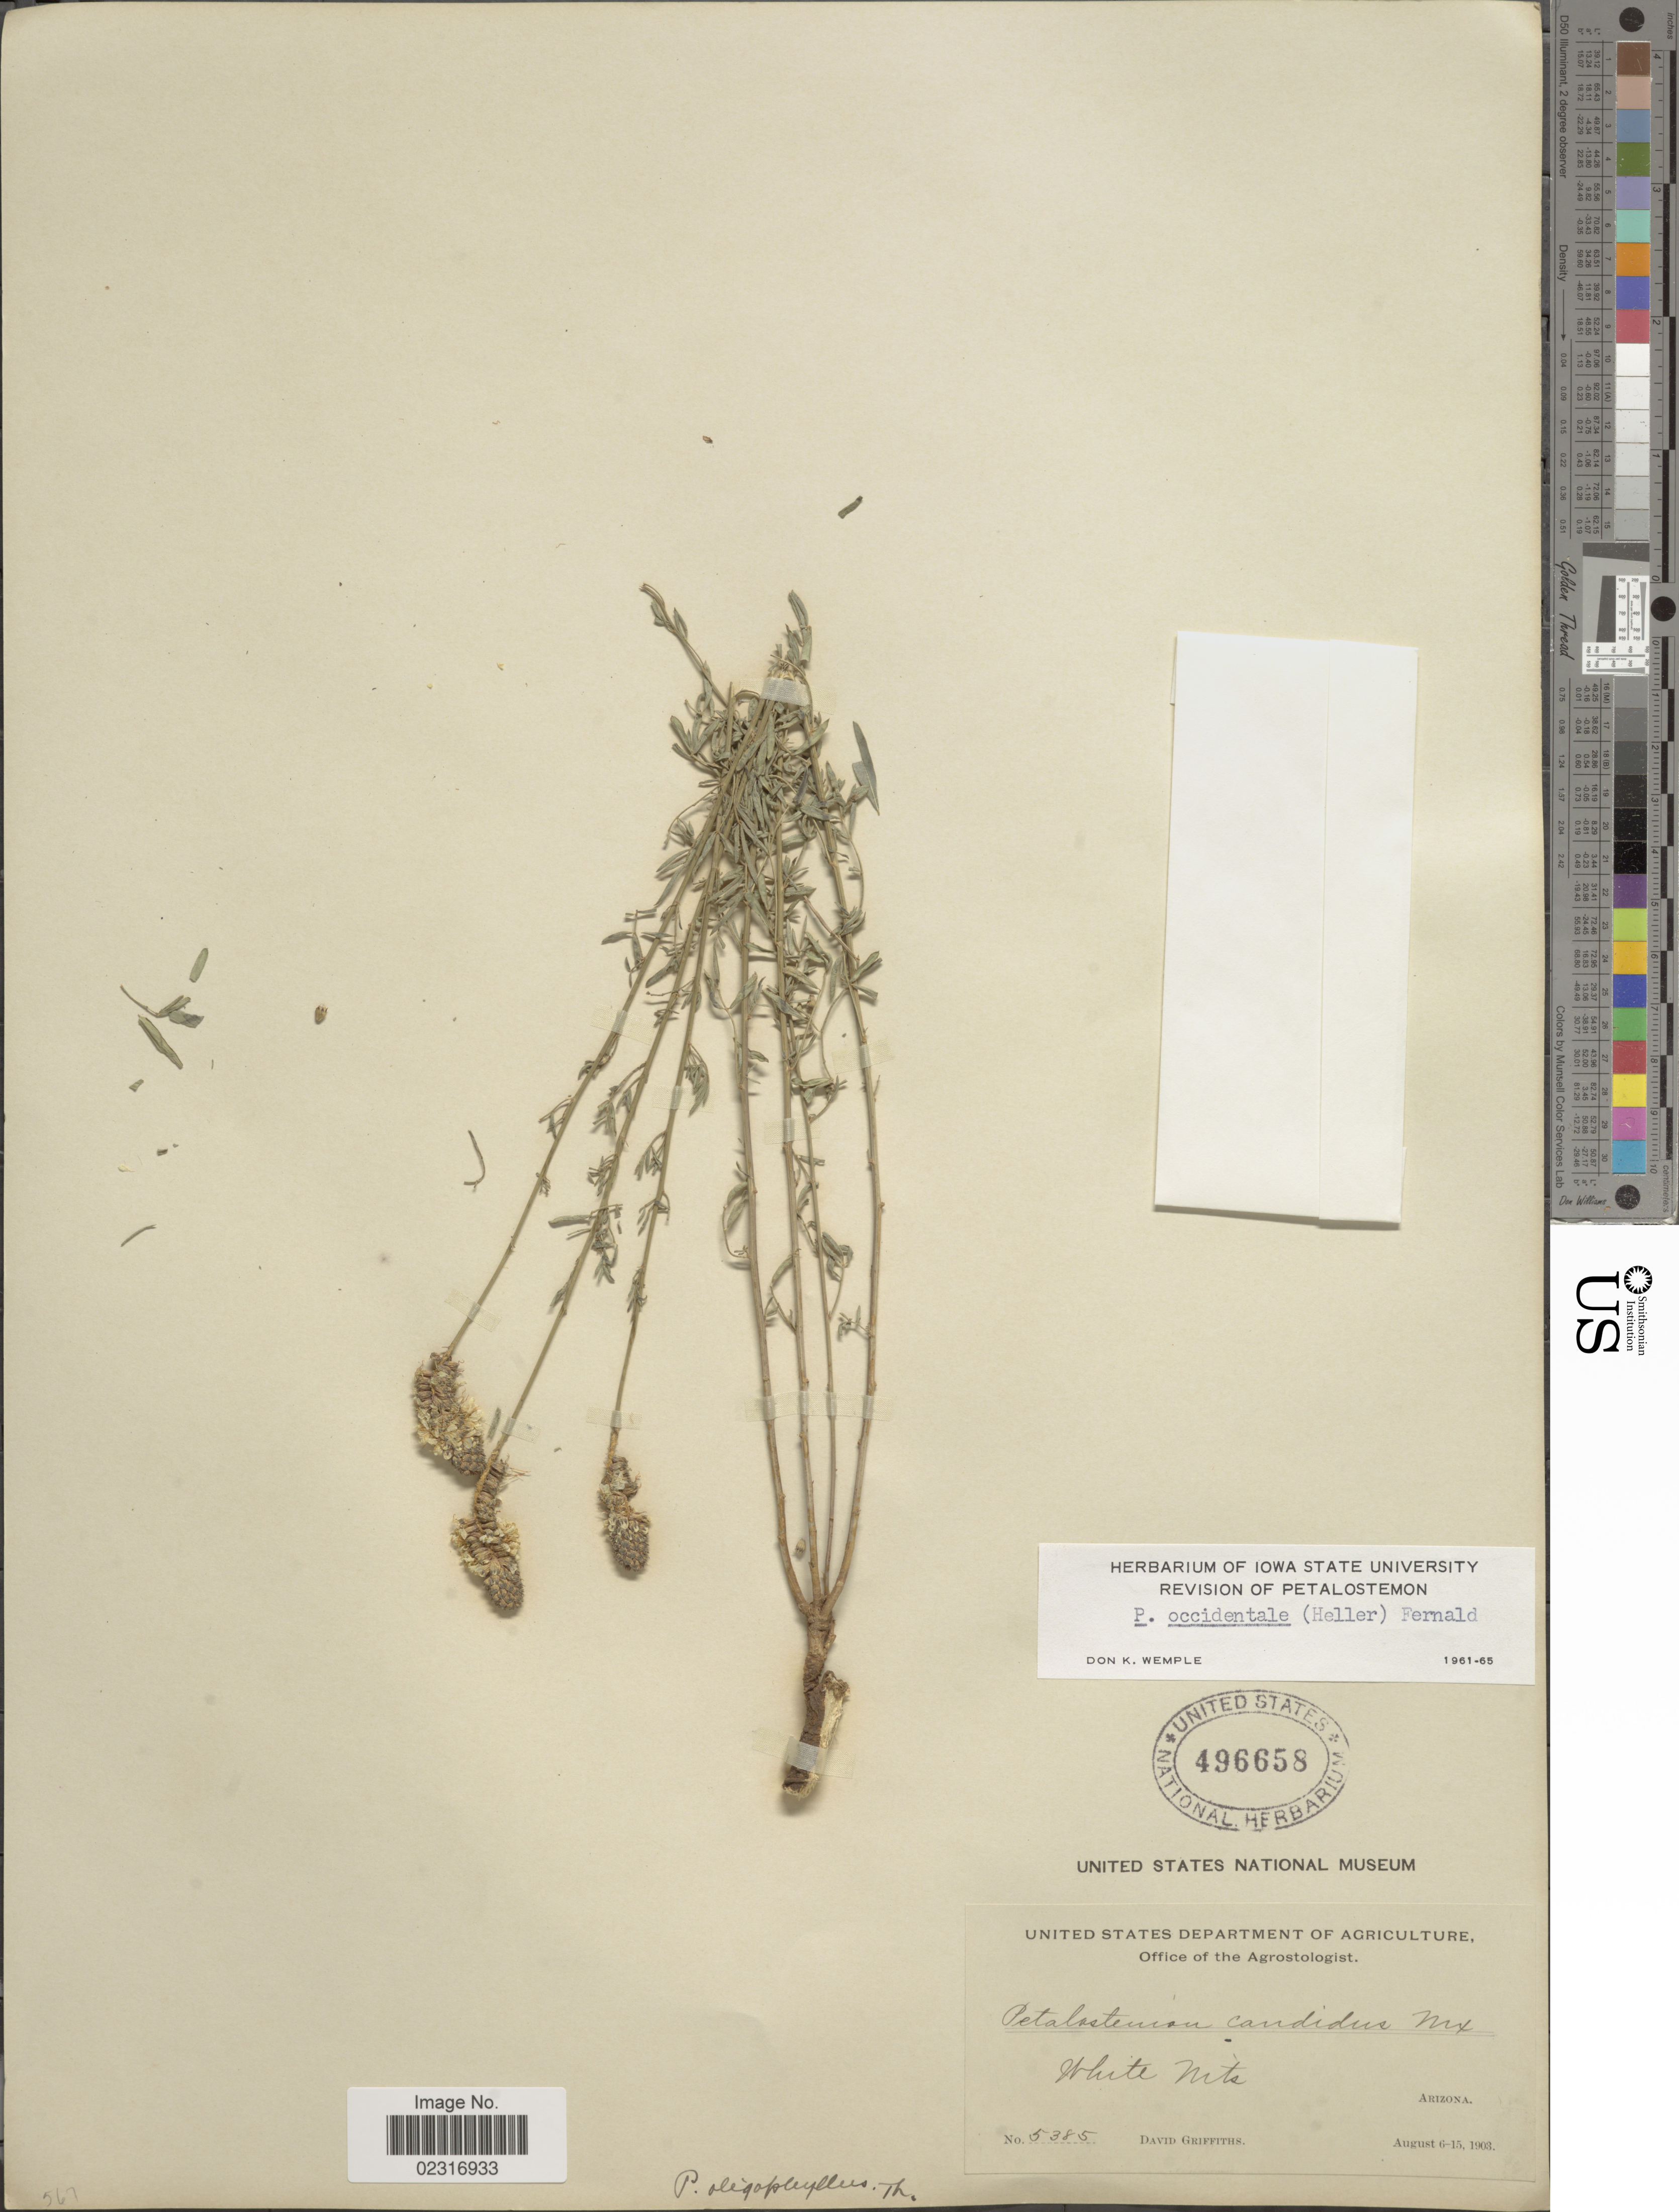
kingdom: Plantae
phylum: Tracheophyta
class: Magnoliopsida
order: Fabales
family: Fabaceae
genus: Dalea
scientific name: Dalea candida var. oligophylla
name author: (Torr) Shinners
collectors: D. Griffiths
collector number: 5385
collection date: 1903-08-06/1903-08-15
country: United States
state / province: Arizona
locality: White Mts.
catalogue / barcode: US 596658